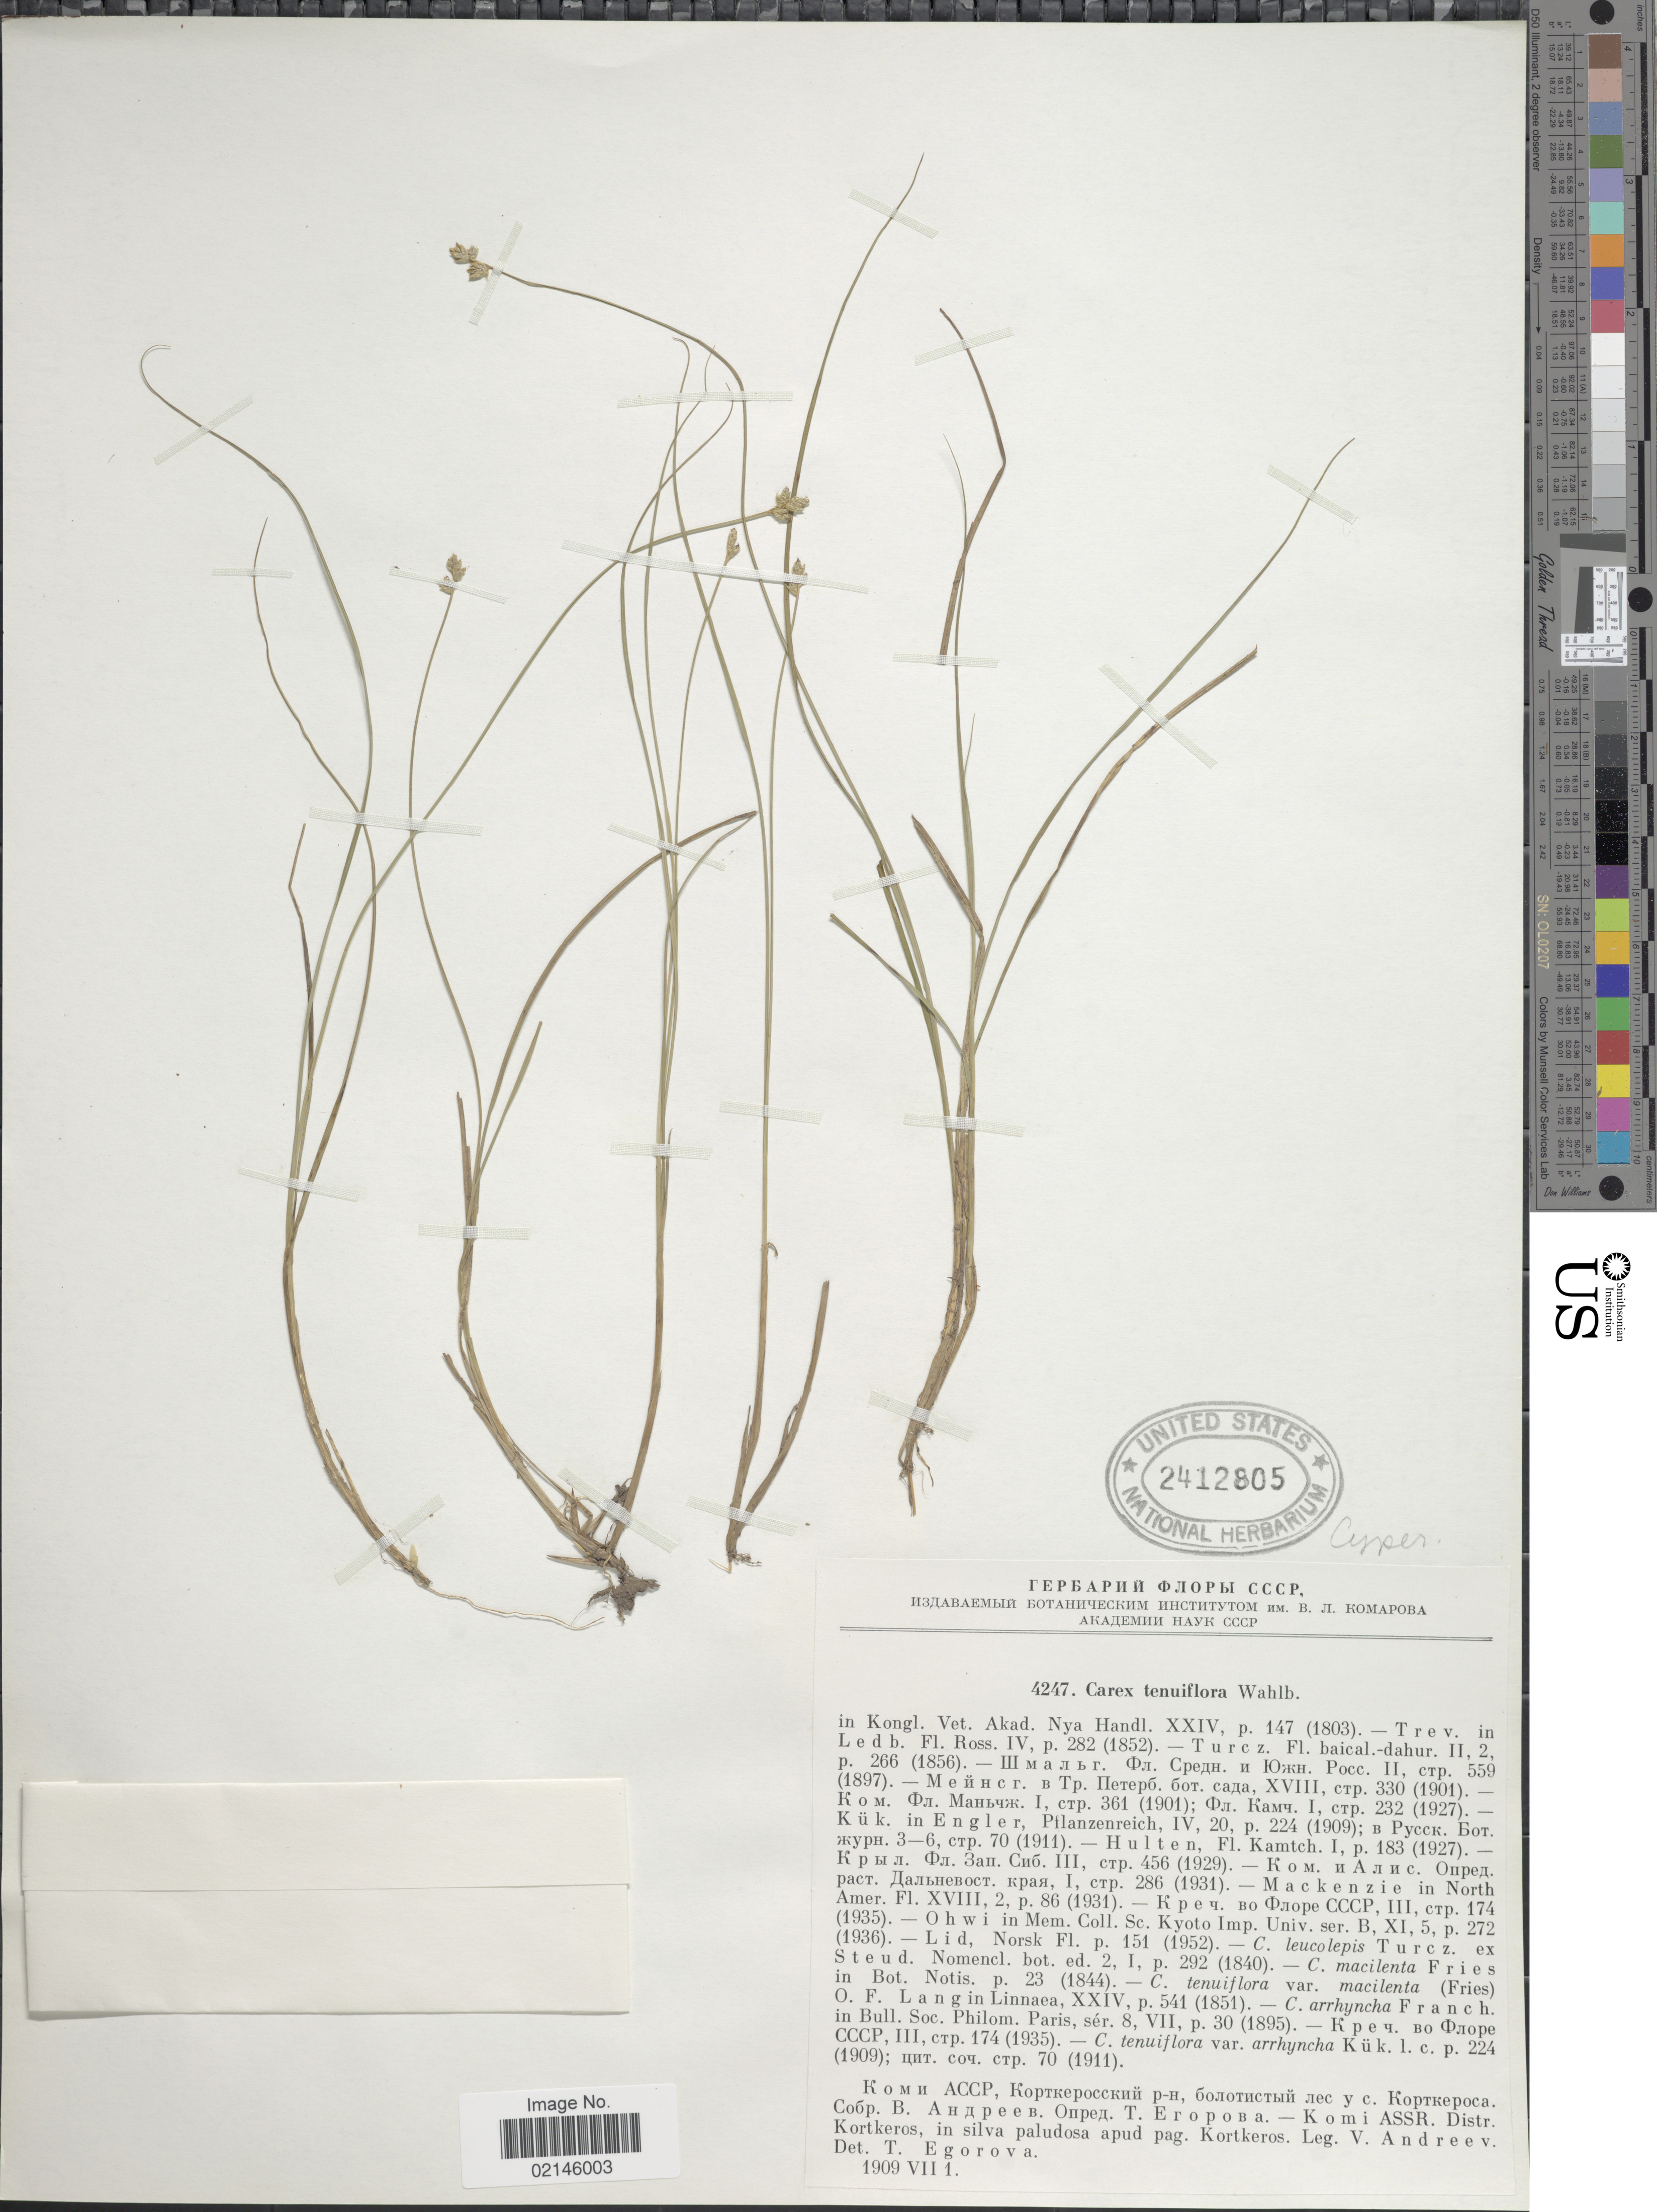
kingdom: Plantae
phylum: Tracheophyta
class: Liliopsida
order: Poales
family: Cyperaceae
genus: Carex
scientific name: Carex tenuiflora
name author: Wahlenb.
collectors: V. Andreev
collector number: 4247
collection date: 1909-07-01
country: Russian Federation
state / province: Komi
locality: Komi ASSR. Distr. Kortkeros, pag. Kortkeros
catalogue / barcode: US 2412805